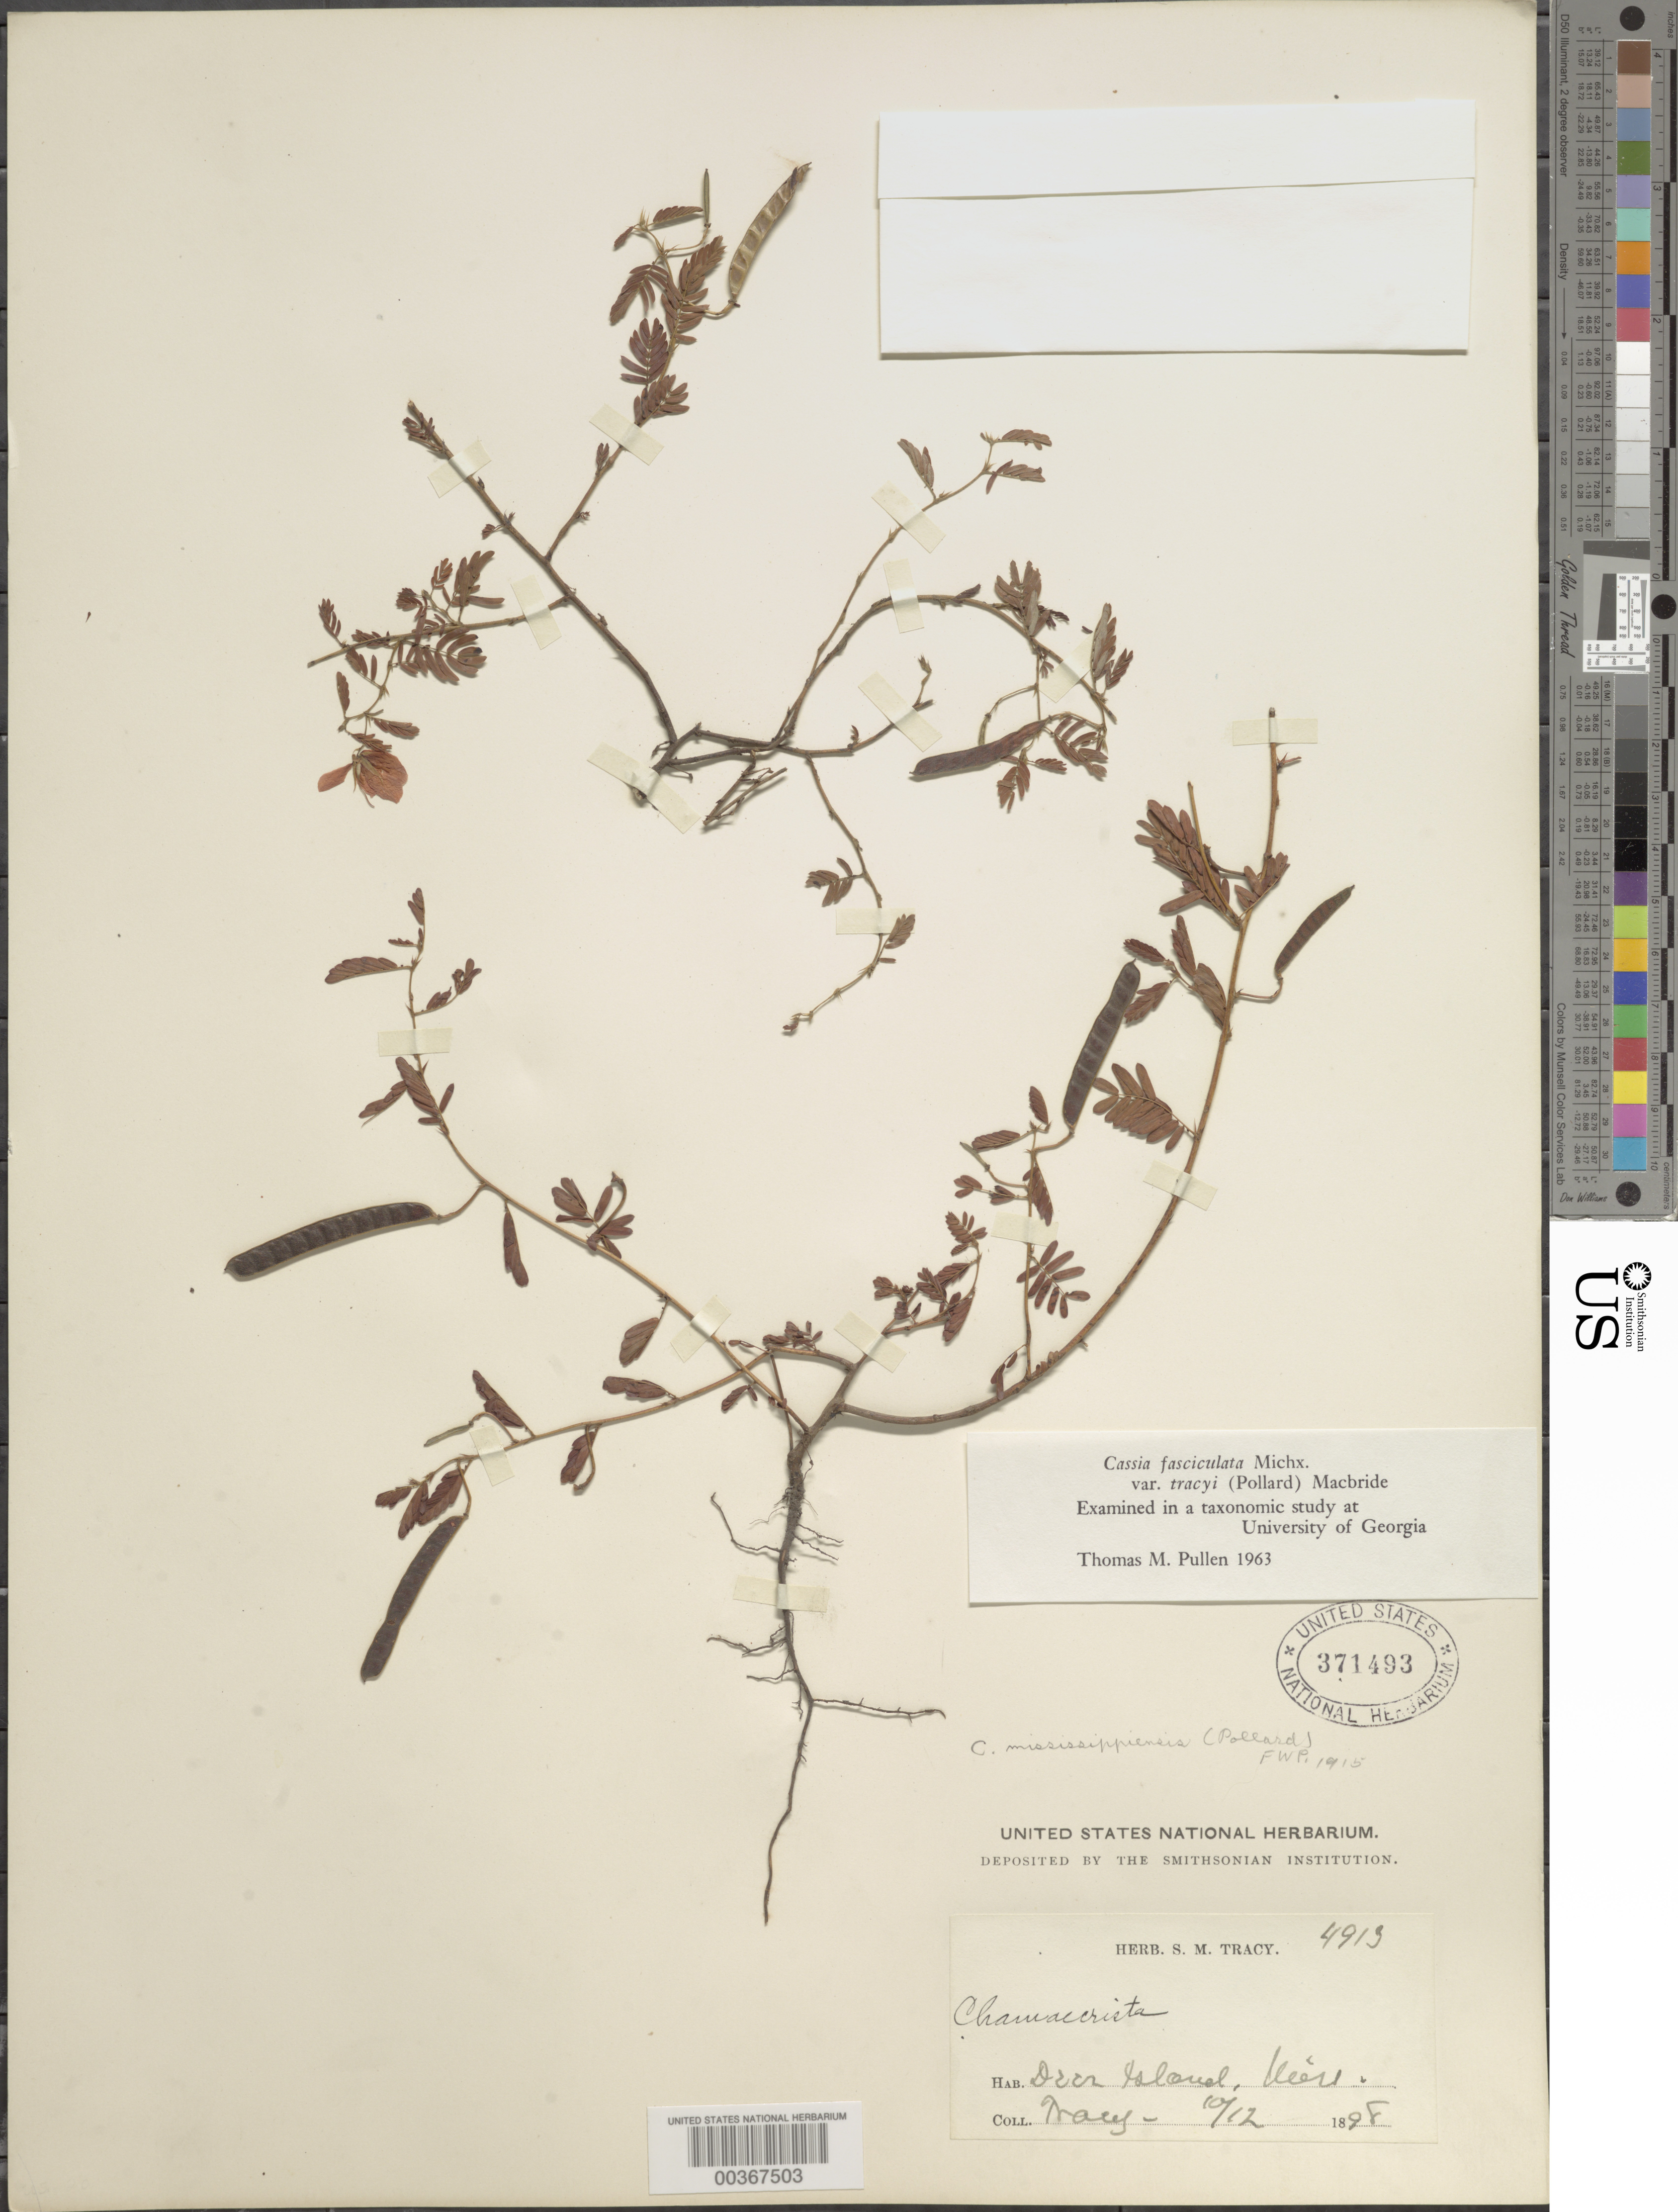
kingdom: Plantae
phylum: Tracheophyta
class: Magnoliopsida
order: Fabales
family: Fabaceae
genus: Chamaecrista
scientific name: Chamaecrista fasciculata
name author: (Michx.) Greene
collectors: S. M. Tracy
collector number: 4913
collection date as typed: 12 Oct 1898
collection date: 1898-10-12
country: United States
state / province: Mississippi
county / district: Harrison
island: Deer Island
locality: Deer i.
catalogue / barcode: US 371493